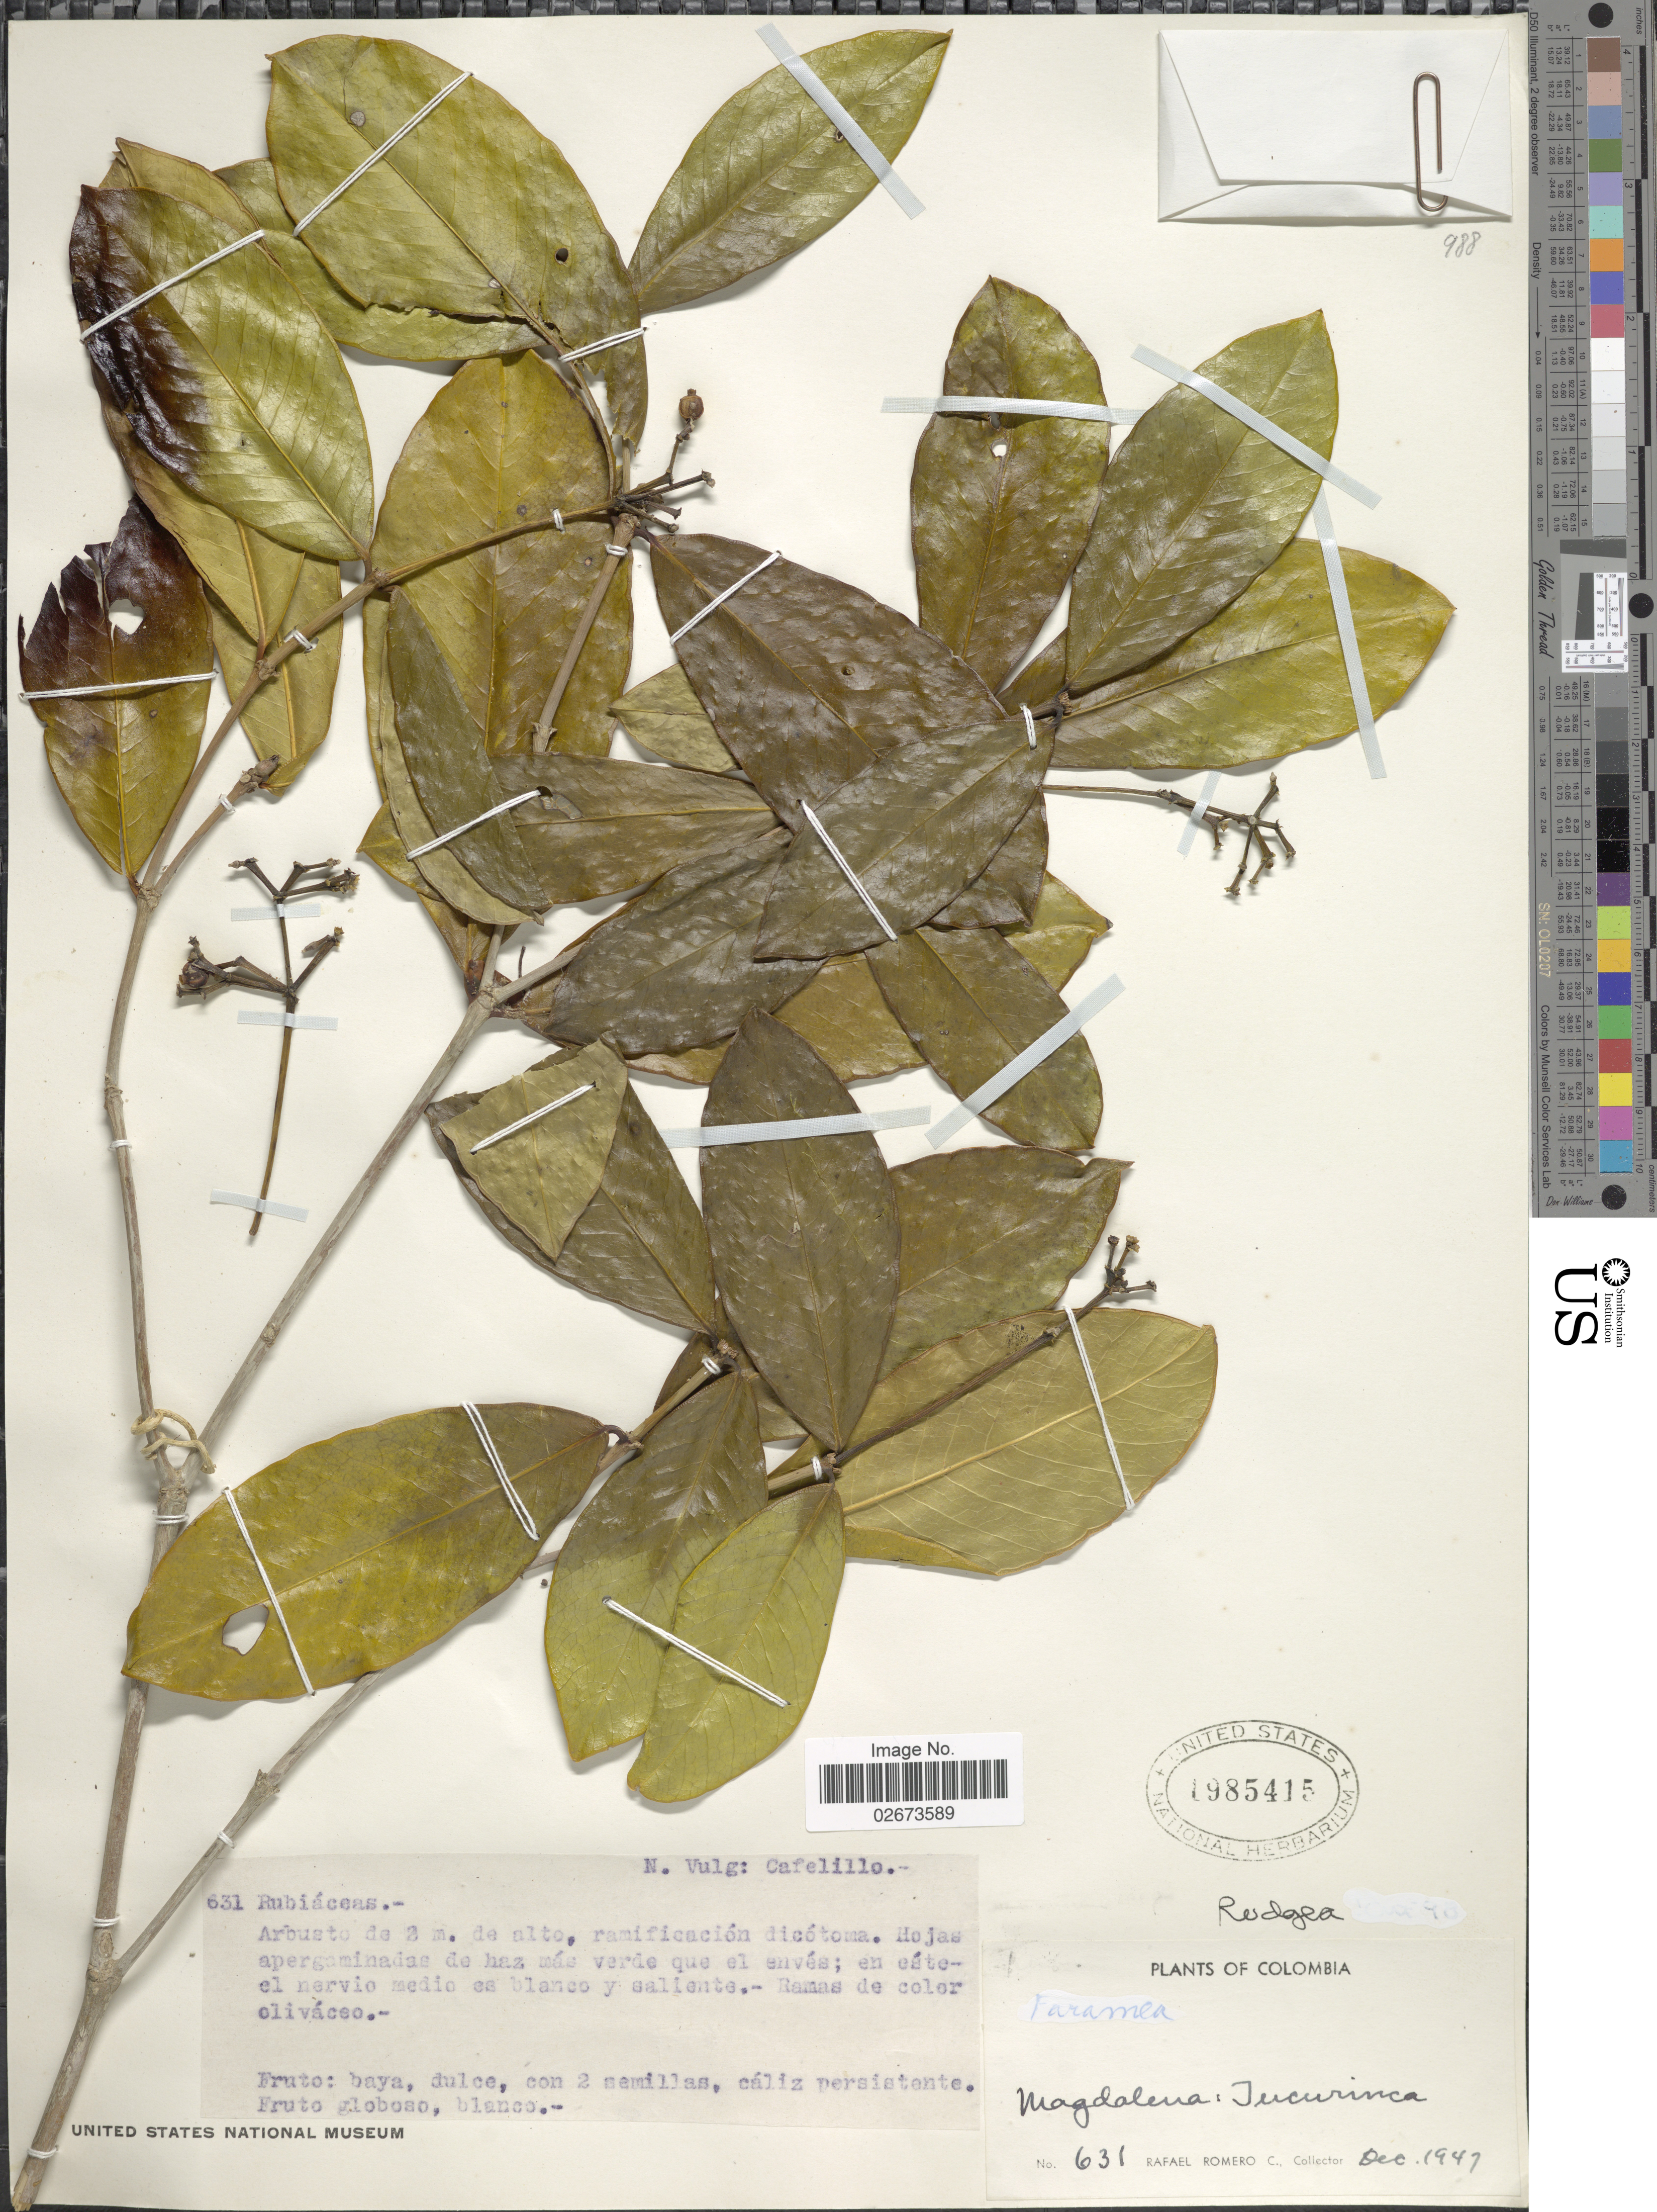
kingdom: Plantae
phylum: Tracheophyta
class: Magnoliopsida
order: Gentianales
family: Rubiaceae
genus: Rudgea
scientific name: Rudgea sp.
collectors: R. Romero Castañeda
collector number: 631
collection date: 1947-12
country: Colombia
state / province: Magdalena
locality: Magdalena: Jucurinca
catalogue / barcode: US 1985415